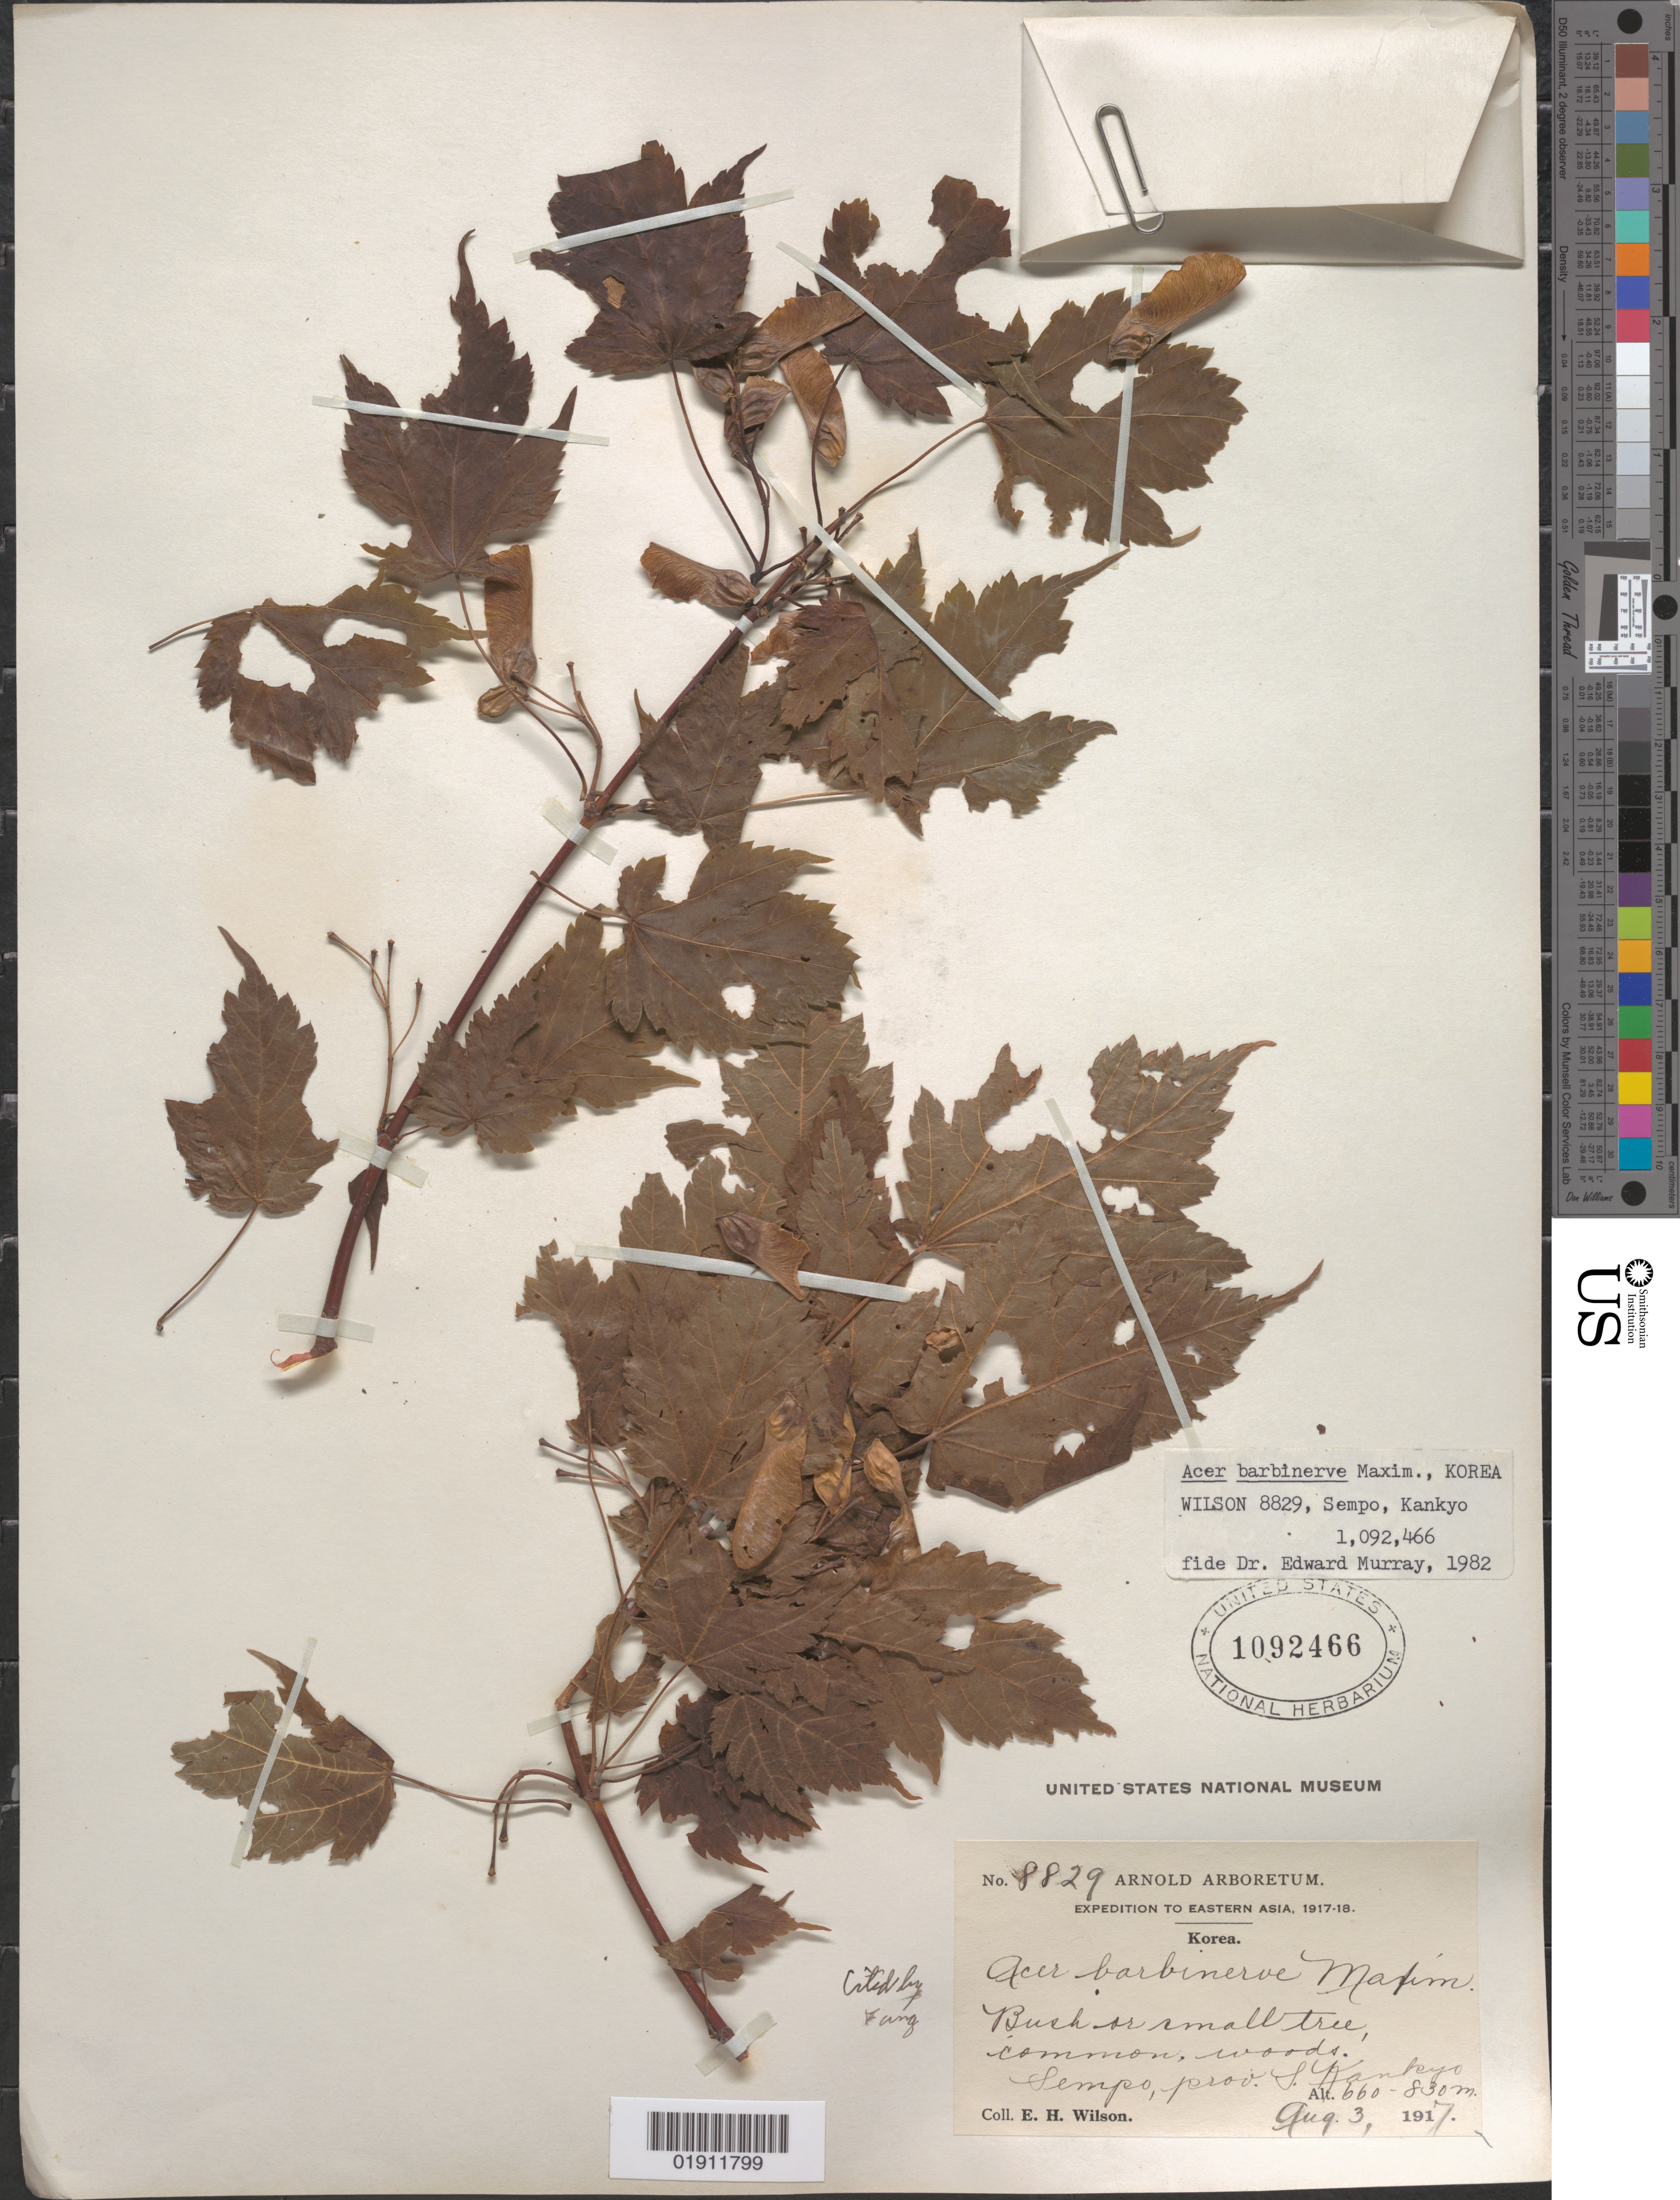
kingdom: Plantae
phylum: Tracheophyta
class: Magnoliopsida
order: Sapindales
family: Sapindaceae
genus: Acer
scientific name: Acer barbinerve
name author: Maxim.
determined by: Murray, Edward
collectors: E. H. Wilson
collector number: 8829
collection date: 1917-08-03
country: North Korea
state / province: South Hamgyong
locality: Prov. S. Kankyo [South Hamgyong Province], Sempo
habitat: Woods, common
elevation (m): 660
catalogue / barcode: US 1092466